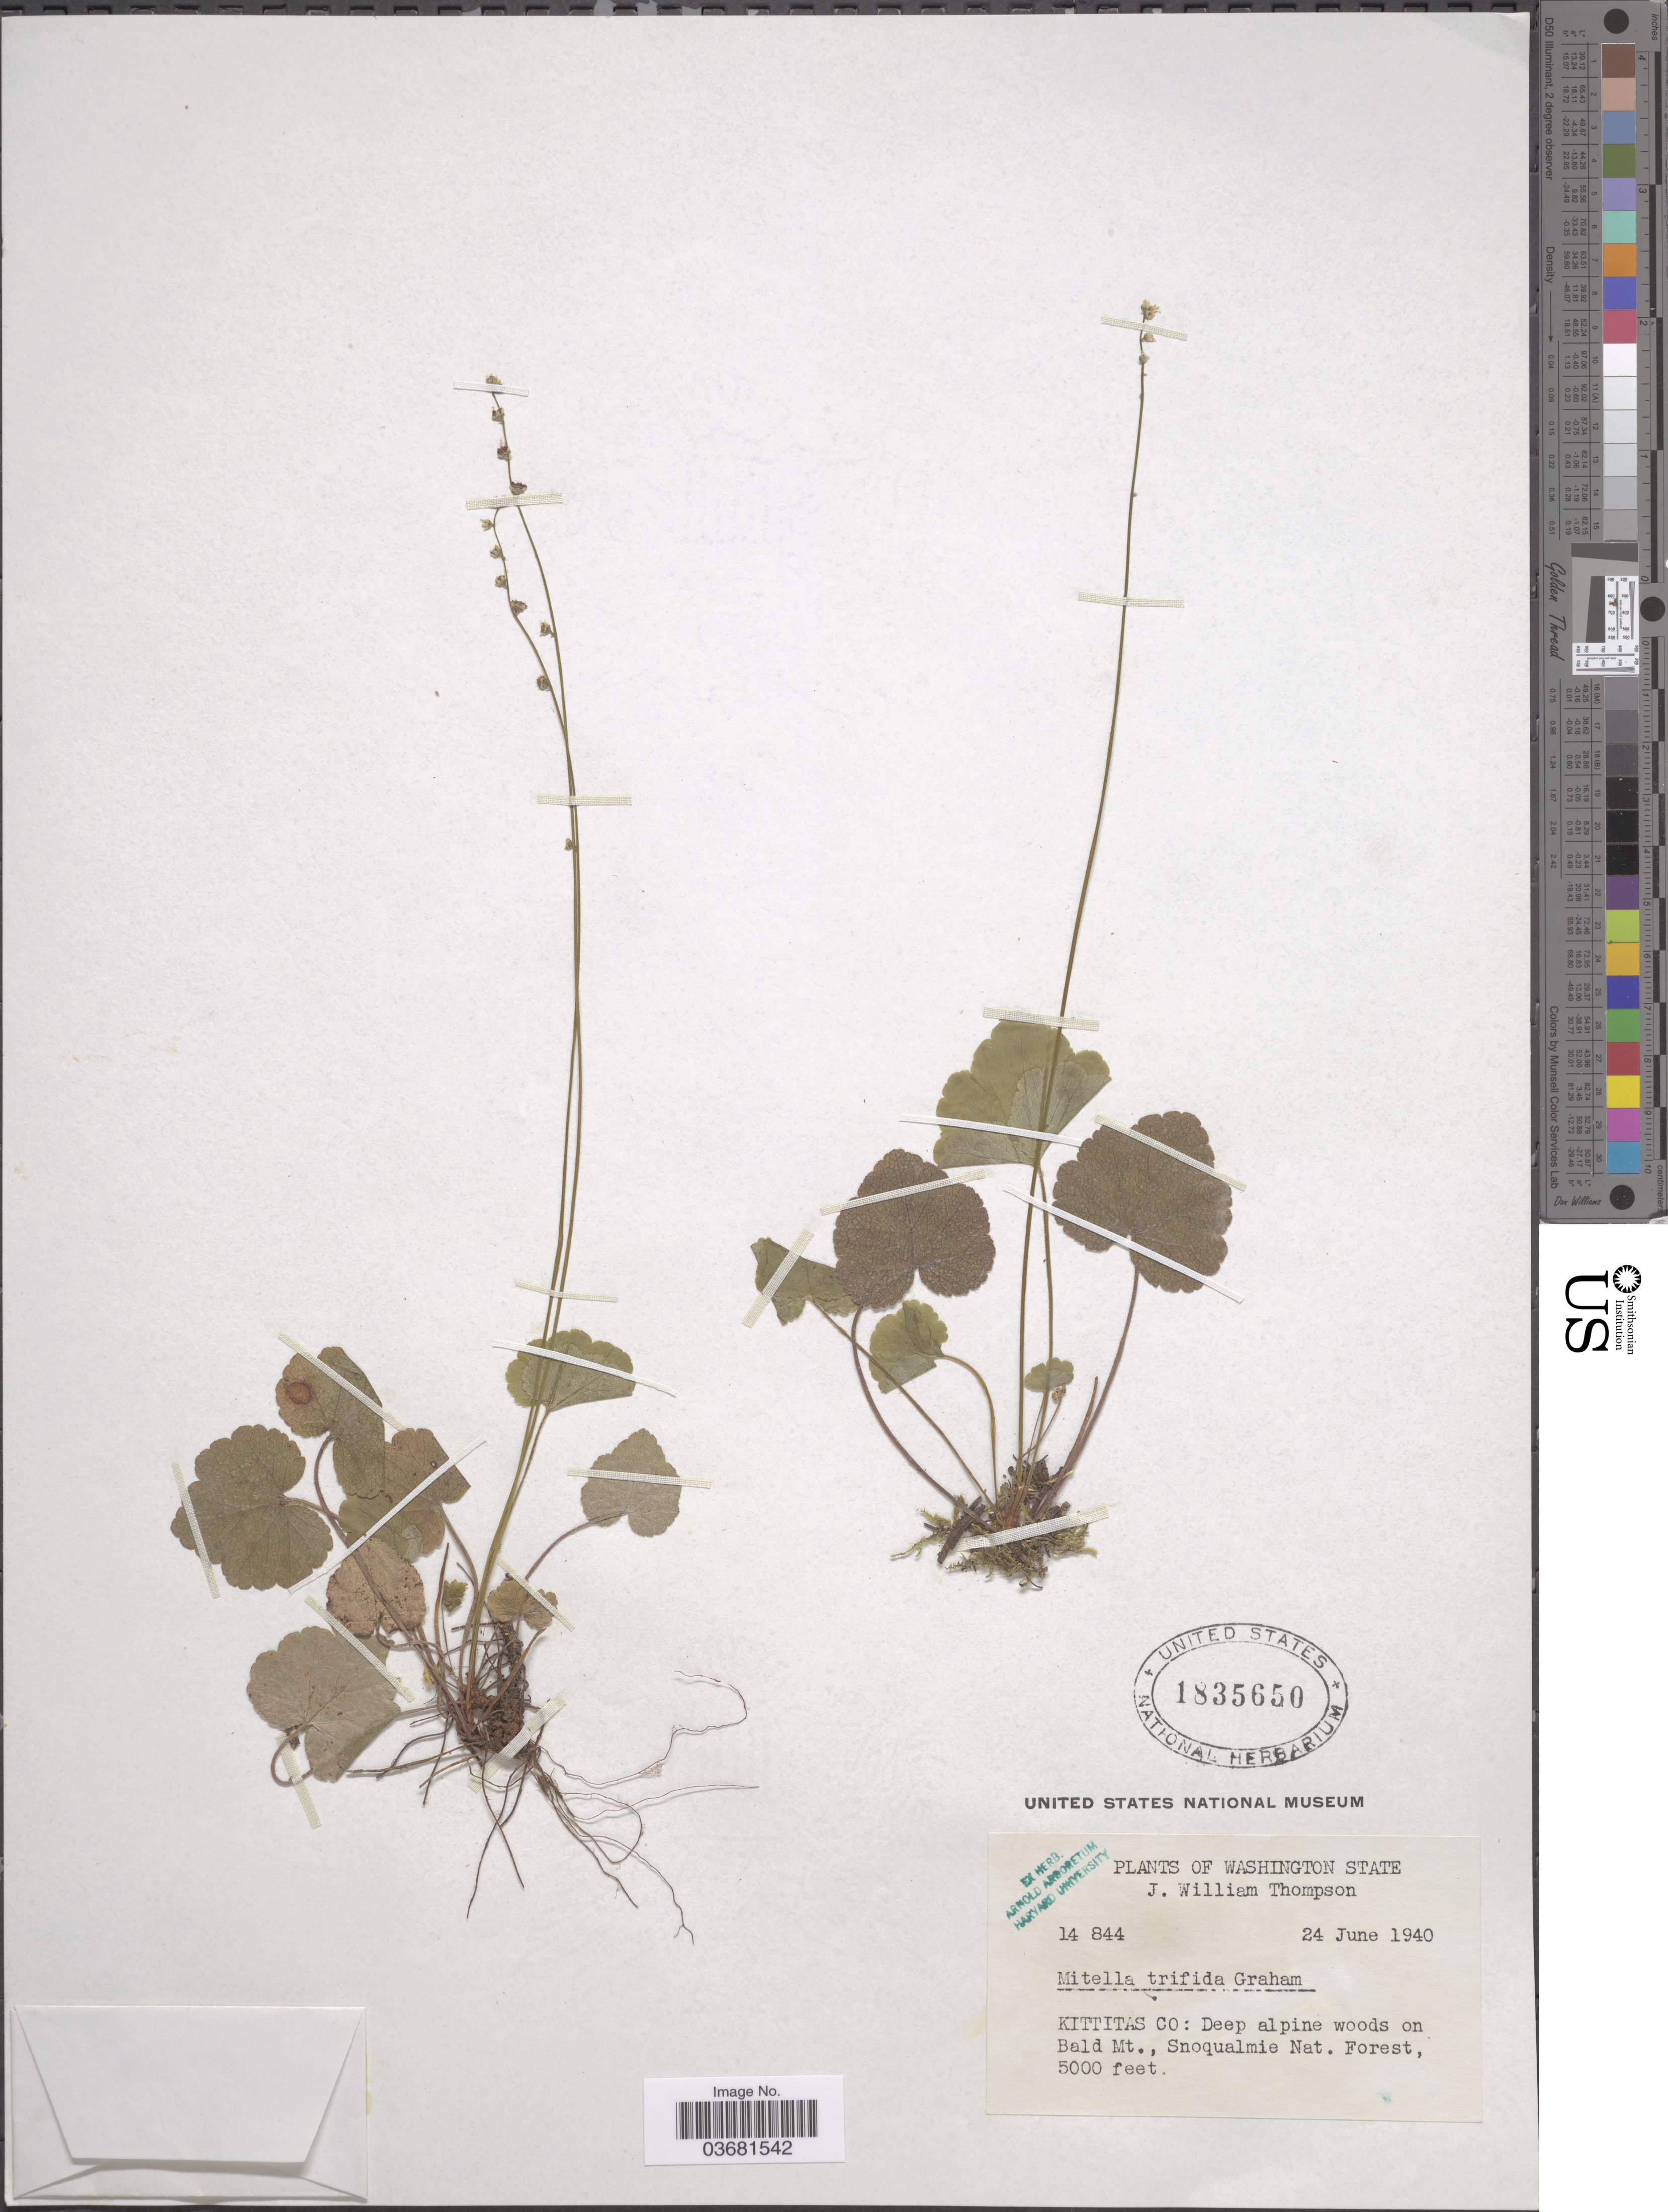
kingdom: Plantae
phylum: Tracheophyta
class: Magnoliopsida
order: Saxifragales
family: Saxifragaceae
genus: Mitella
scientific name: Mitella trifida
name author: Graham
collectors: J. W. Thompson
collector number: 14844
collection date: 1940-06-24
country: United States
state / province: Washington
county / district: Kittitas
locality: Kittitas Co: Deep alpine woods on Bald Mt., Snoqualmie Nat. Forest.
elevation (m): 1524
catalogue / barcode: US 1835650